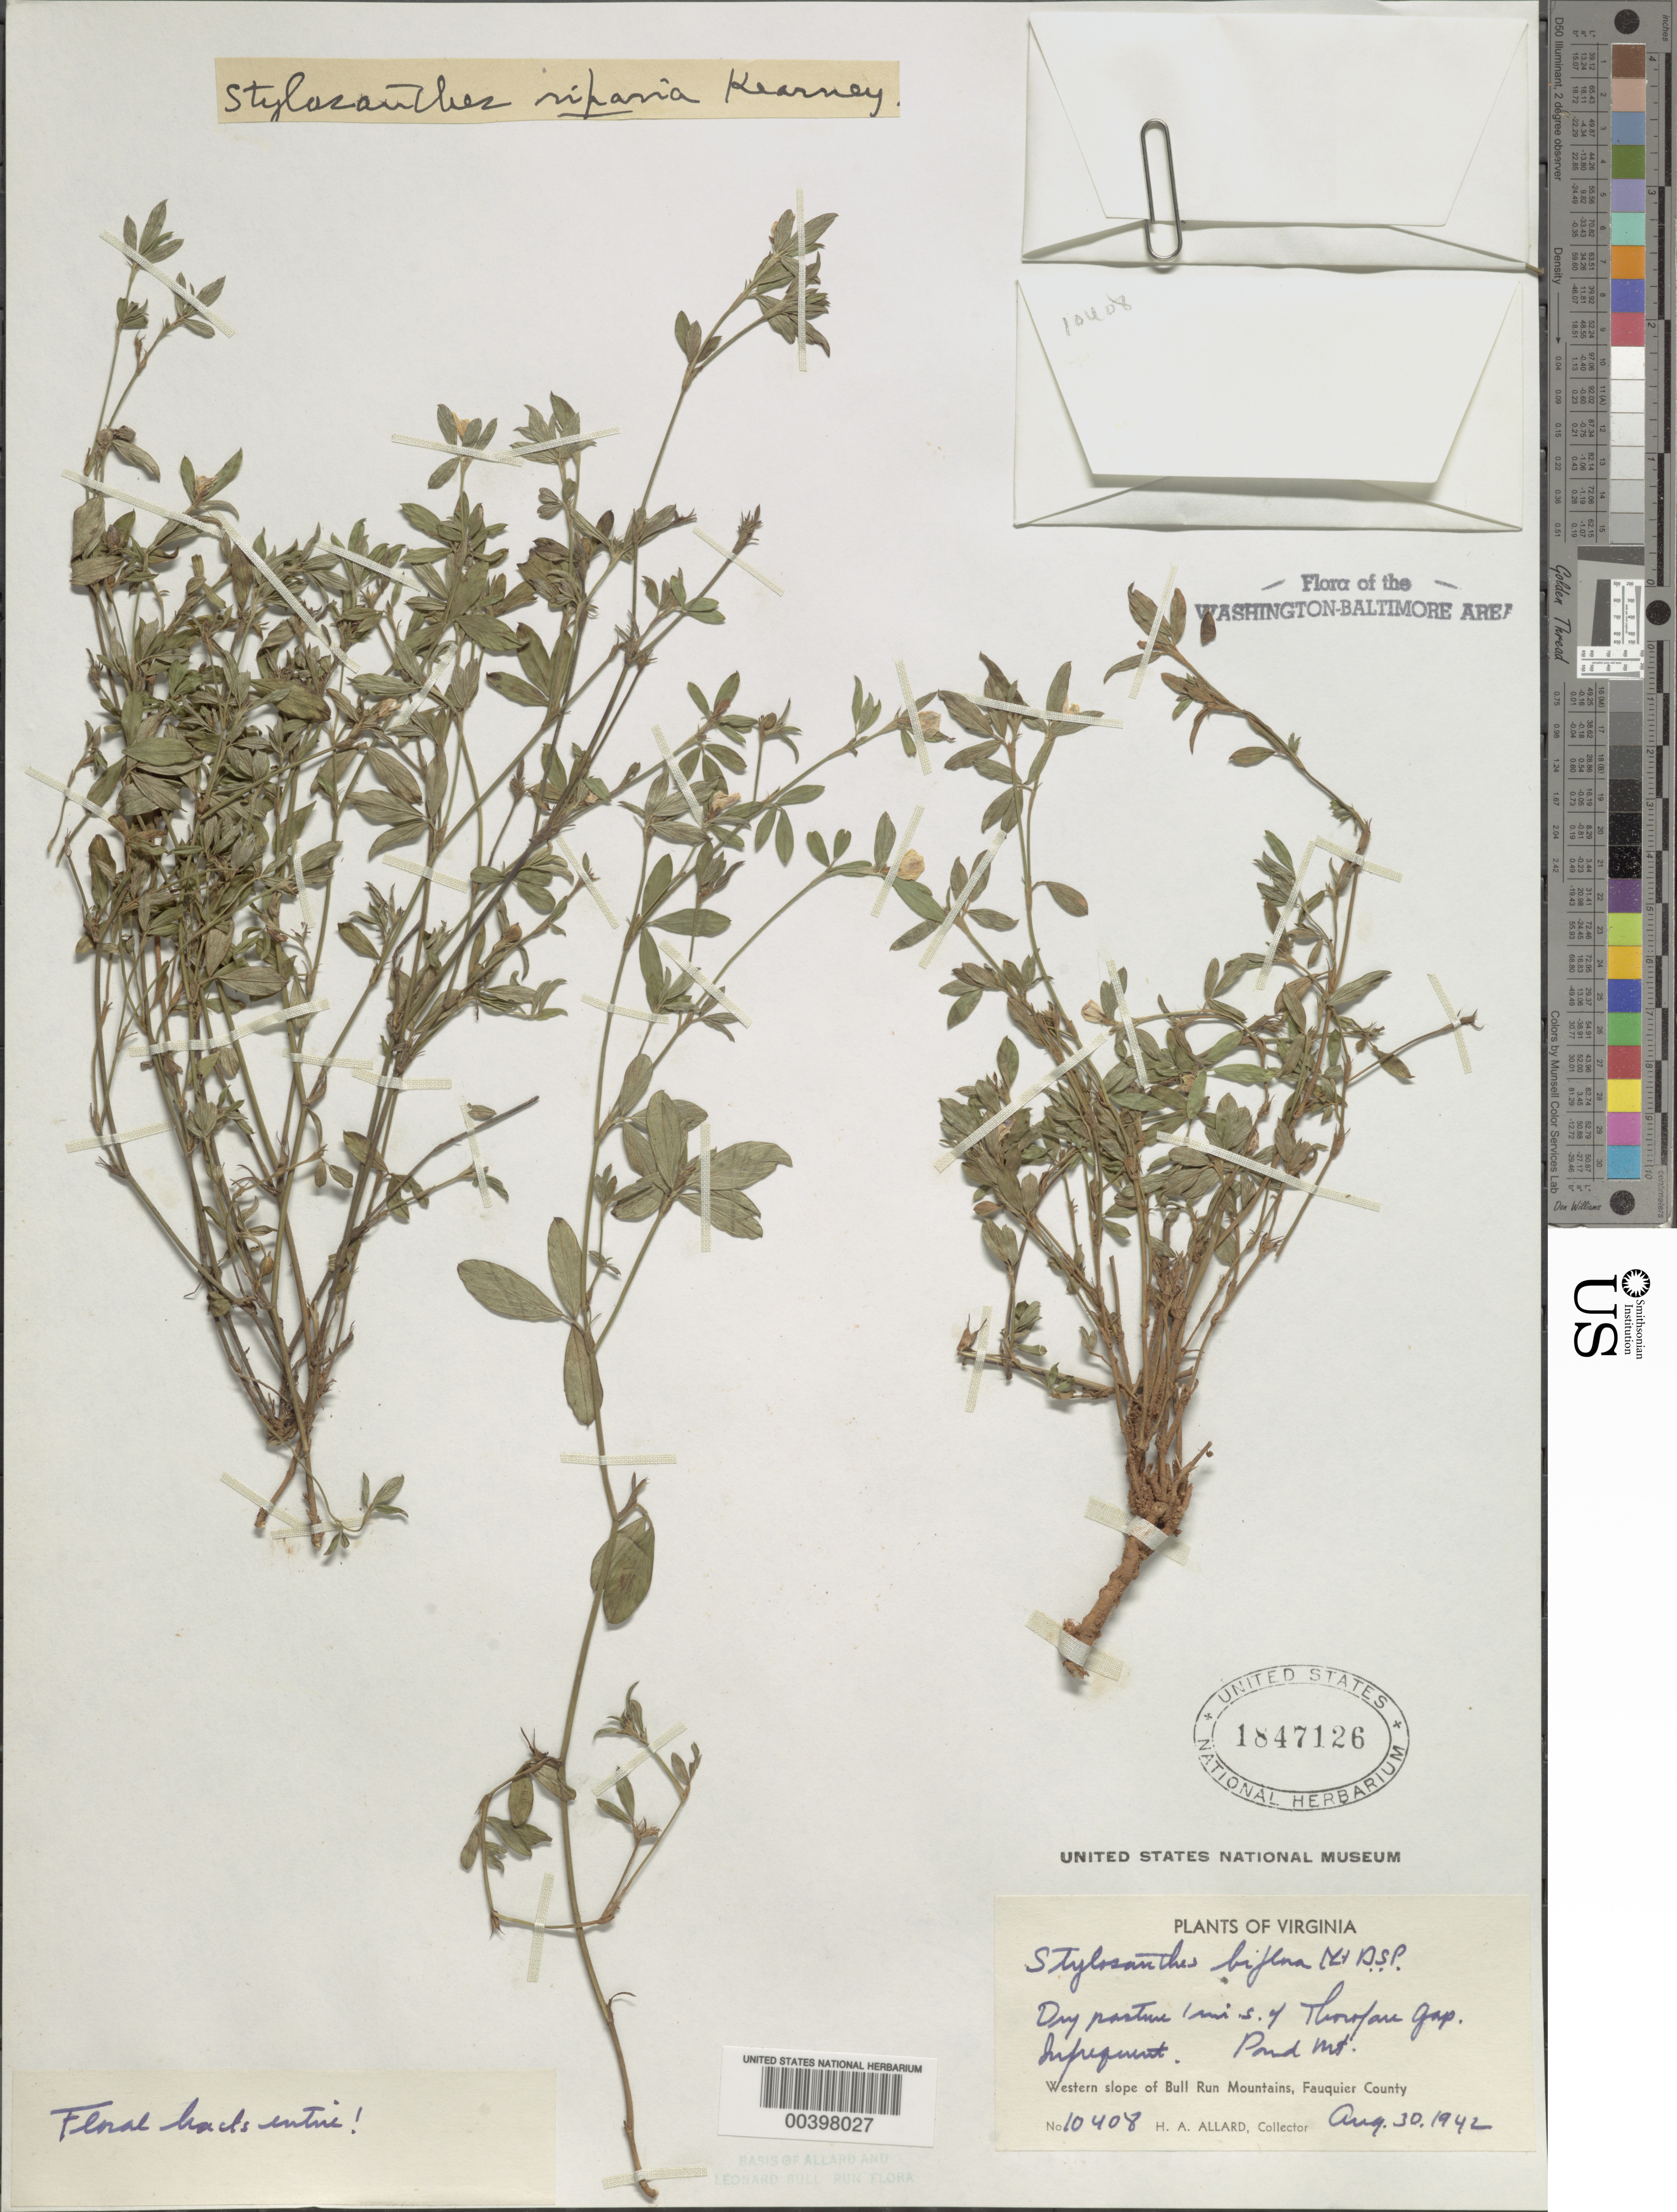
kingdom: Plantae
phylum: Tracheophyta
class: Magnoliopsida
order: Fabales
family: Fabaceae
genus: Stylosanthes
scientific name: Stylosanthes biflora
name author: (L.) Britton et al.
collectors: H. A. Allard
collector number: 10408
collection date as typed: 30 Aug 1942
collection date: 1942-08-30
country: United States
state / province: Virginia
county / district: Fauquier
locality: South of Thorofare Gap, Pond Mountain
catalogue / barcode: US 1847126